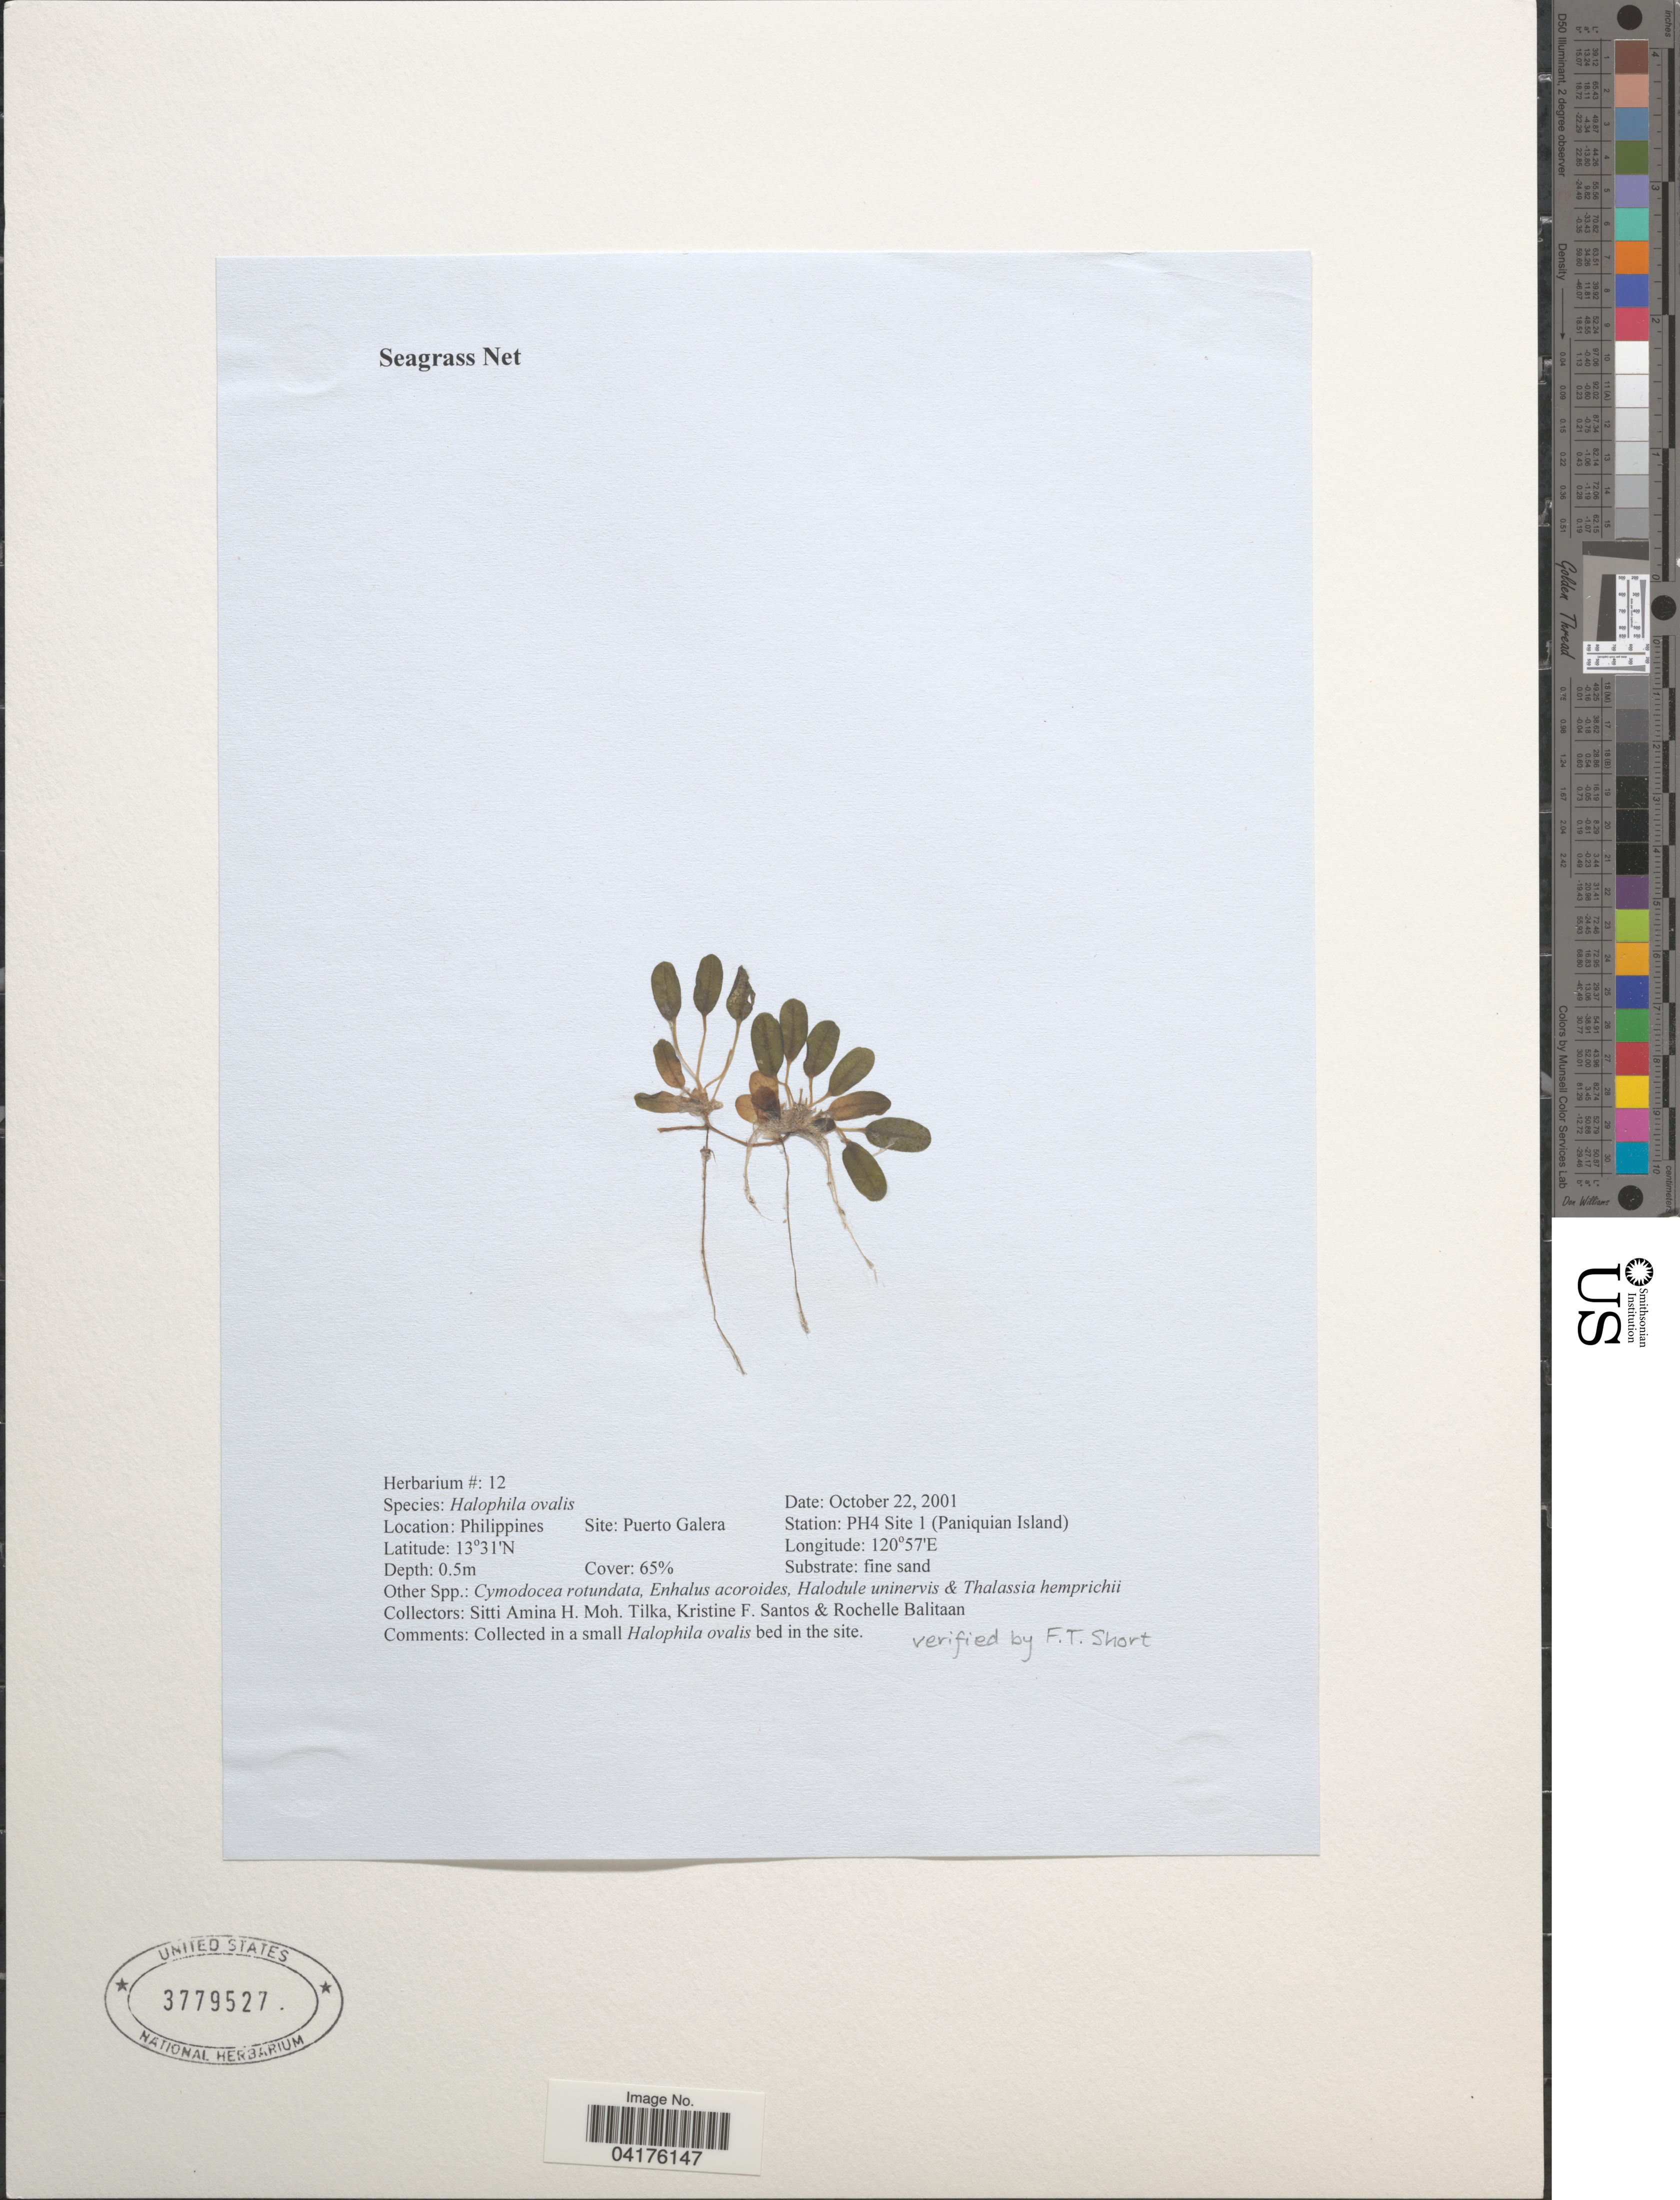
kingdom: Plantae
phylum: Tracheophyta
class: Liliopsida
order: Alismatales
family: Hydrocharitaceae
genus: Halophila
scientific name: Halophila ovalis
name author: (R. Br.) Hook. f.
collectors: S. Tilka, K. Santos & R. Balitaan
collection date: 2001-10-22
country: Philippines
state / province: Mimaropa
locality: Puerto Galera. Station: PH4 Site 1 (Paniquian Island).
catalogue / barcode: US 3779527